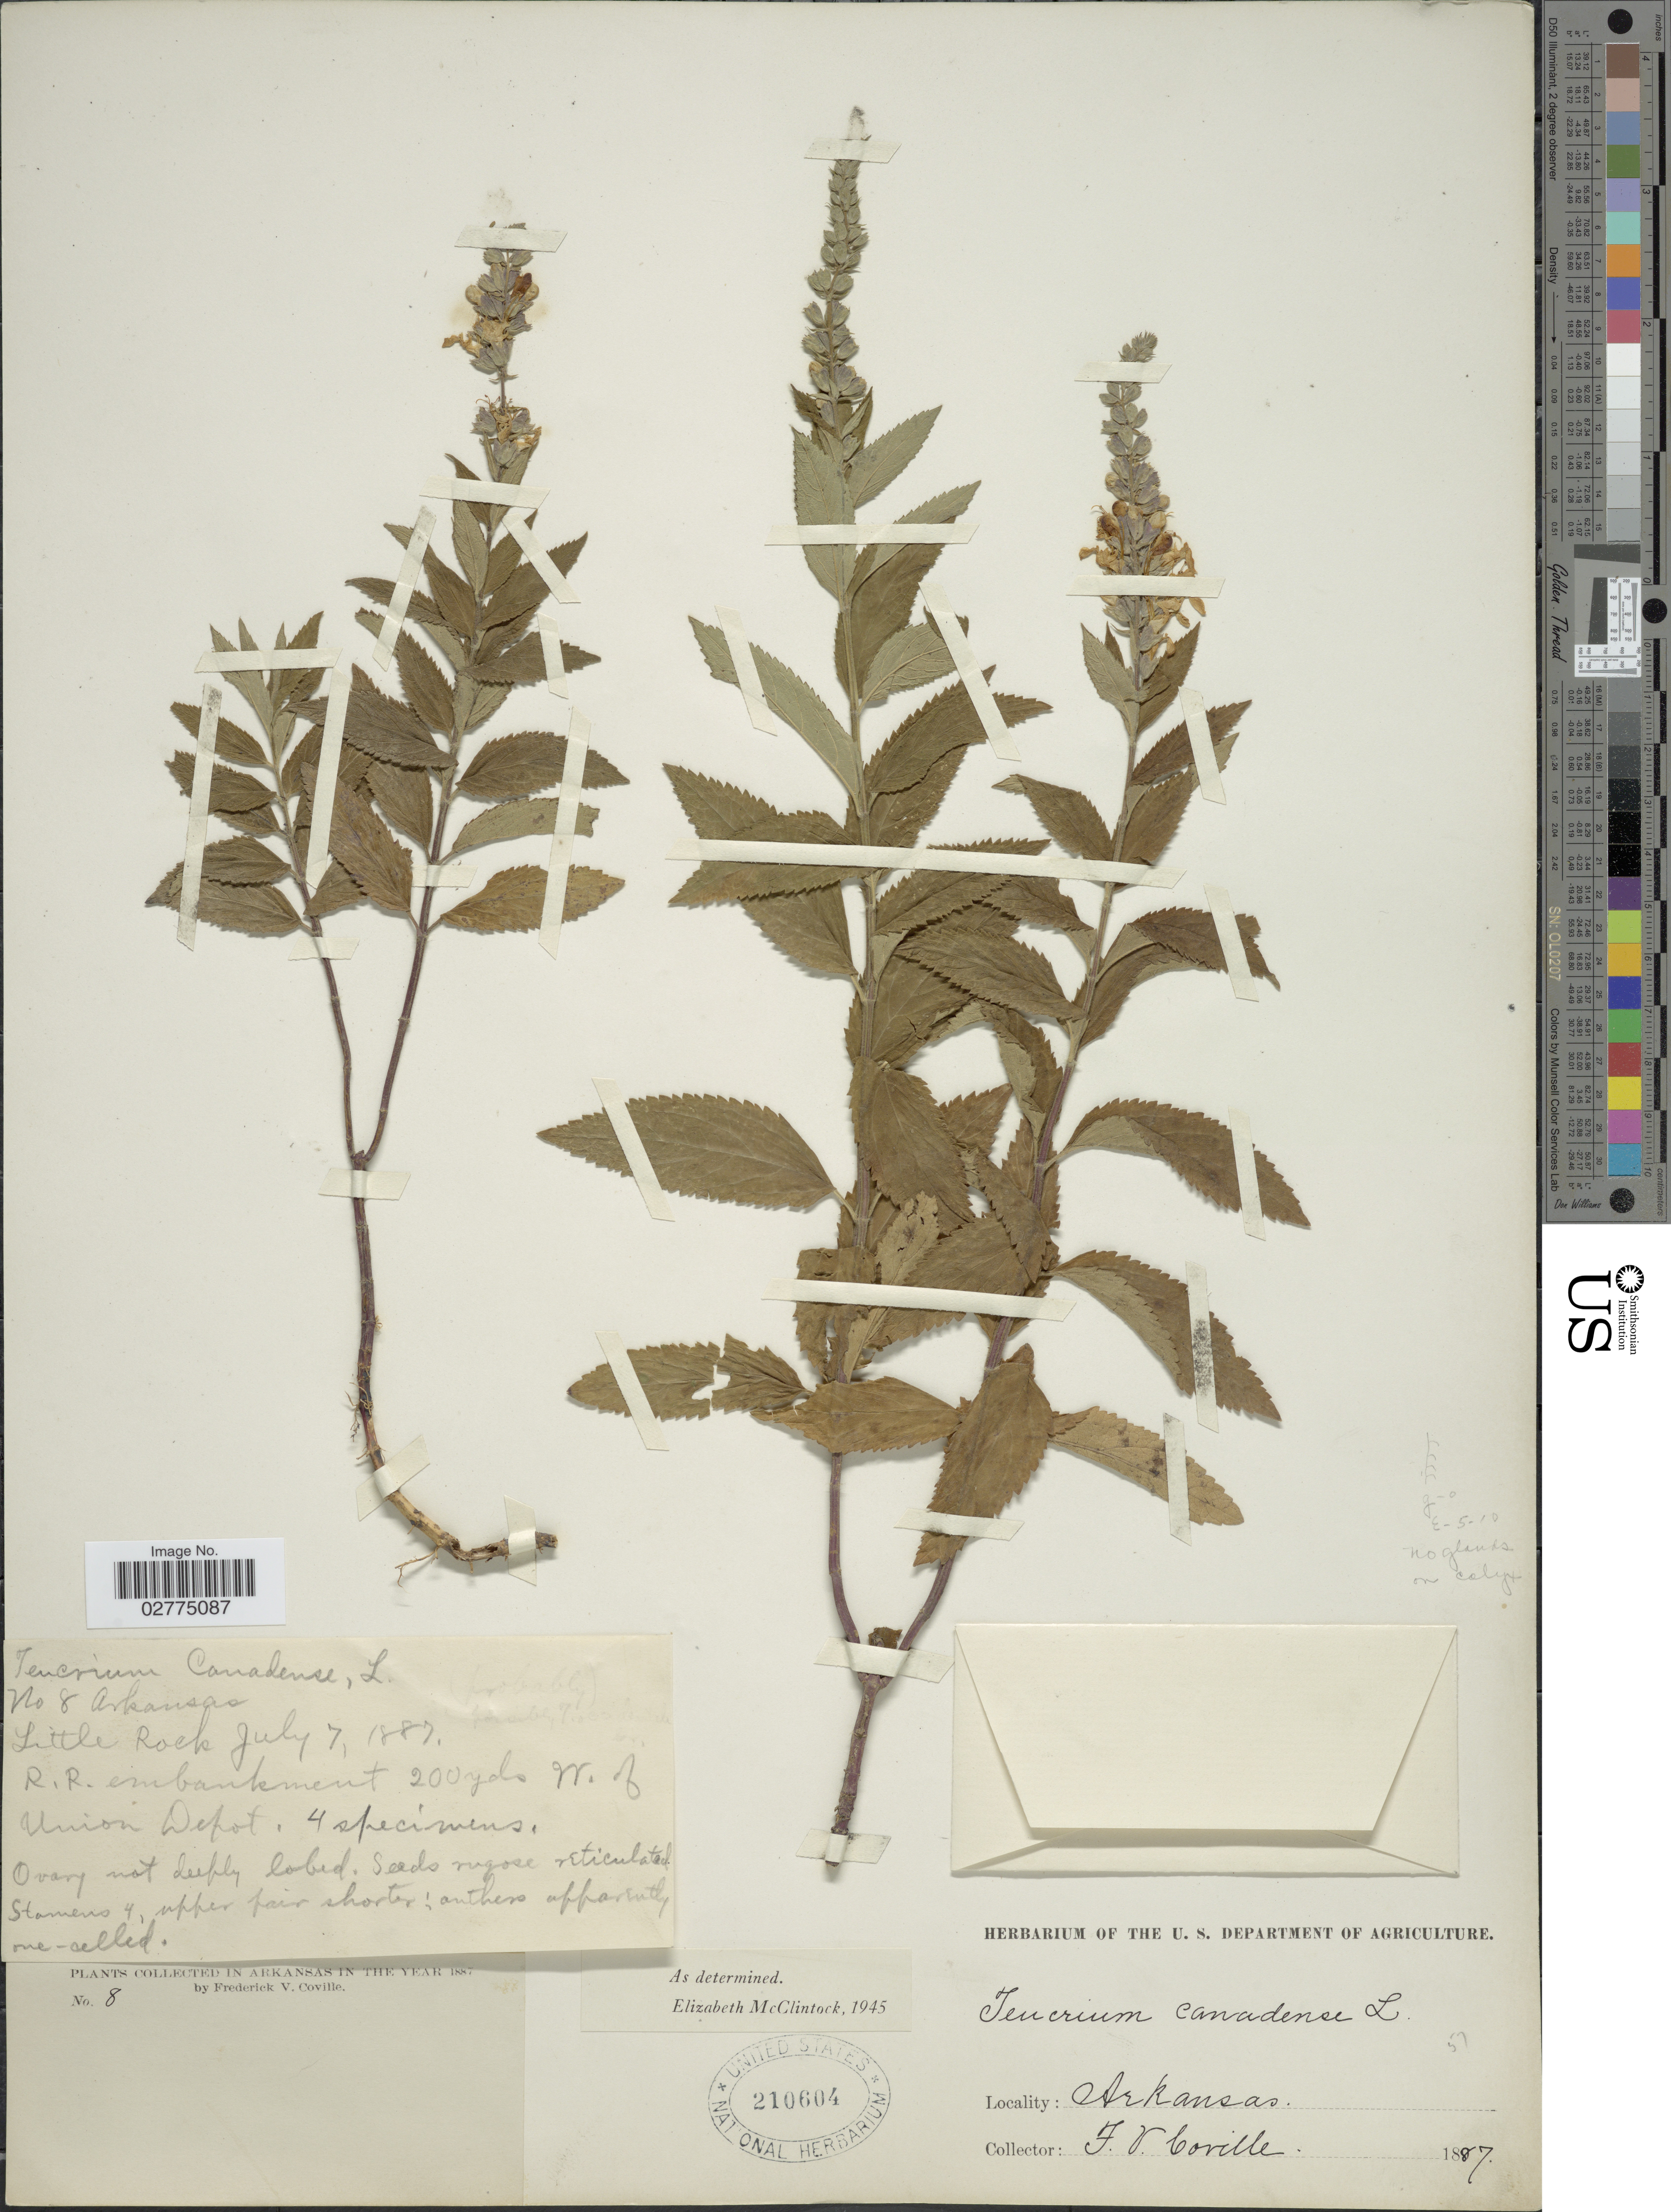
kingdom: Plantae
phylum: Tracheophyta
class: Magnoliopsida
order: Lamiales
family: Lamiaceae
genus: Teucrium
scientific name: Teucrium canadense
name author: L.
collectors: F. V. Coville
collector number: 8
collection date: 1887-07-07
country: United States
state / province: Arkansas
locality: Little Rock, R.R. embankment 200 yds W. of Union Depot.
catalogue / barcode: US 210604